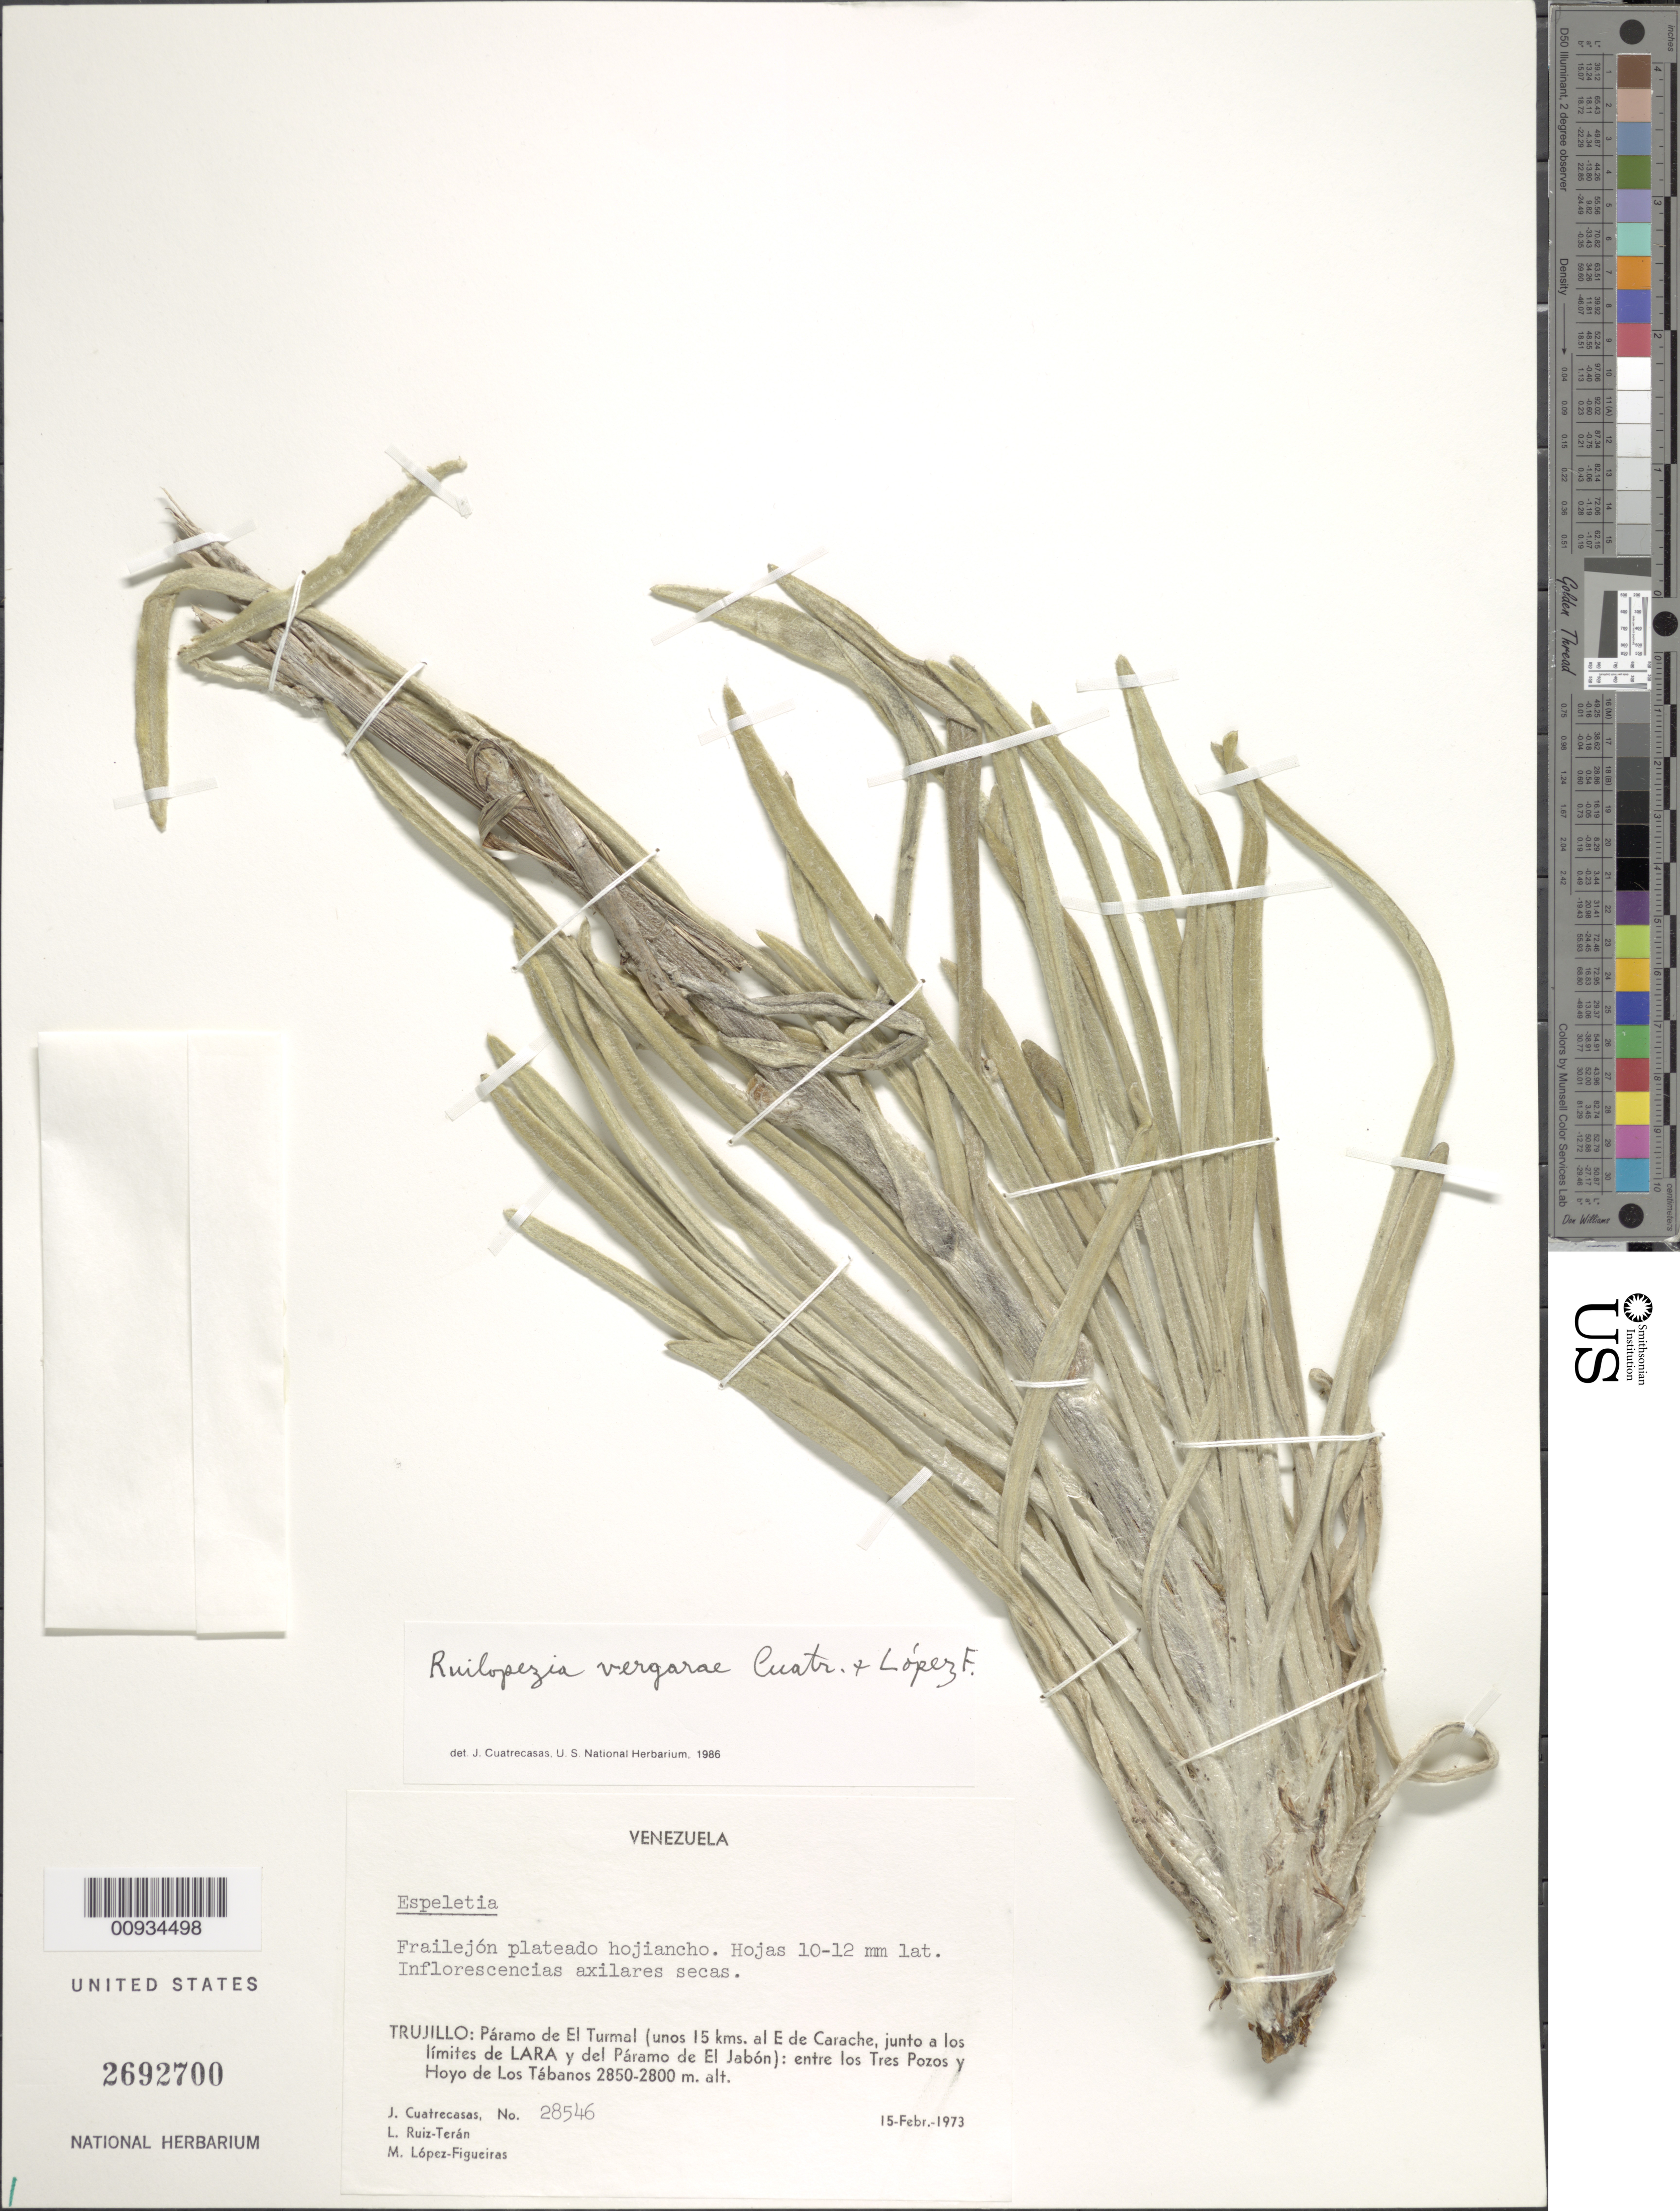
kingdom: Plantae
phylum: Tracheophyta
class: Magnoliopsida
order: Asterales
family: Asteraceae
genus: Ruilopezia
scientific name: Ruilopezia vergarae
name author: Cuatrec. & López Fig.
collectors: J. Cuatrecasas, L. E. Ruíz-Terán & M. López Figueiras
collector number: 28546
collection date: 1973-02-15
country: Venezuela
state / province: Trujillo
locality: Paramo de El Turmal (unos 15 kms al E de Carache, junto a los limites de Lara y del Paramo de El Jabon), entre los Tres Pozos y Hoyo de Los Tabanos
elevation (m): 2800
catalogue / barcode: US 2692700